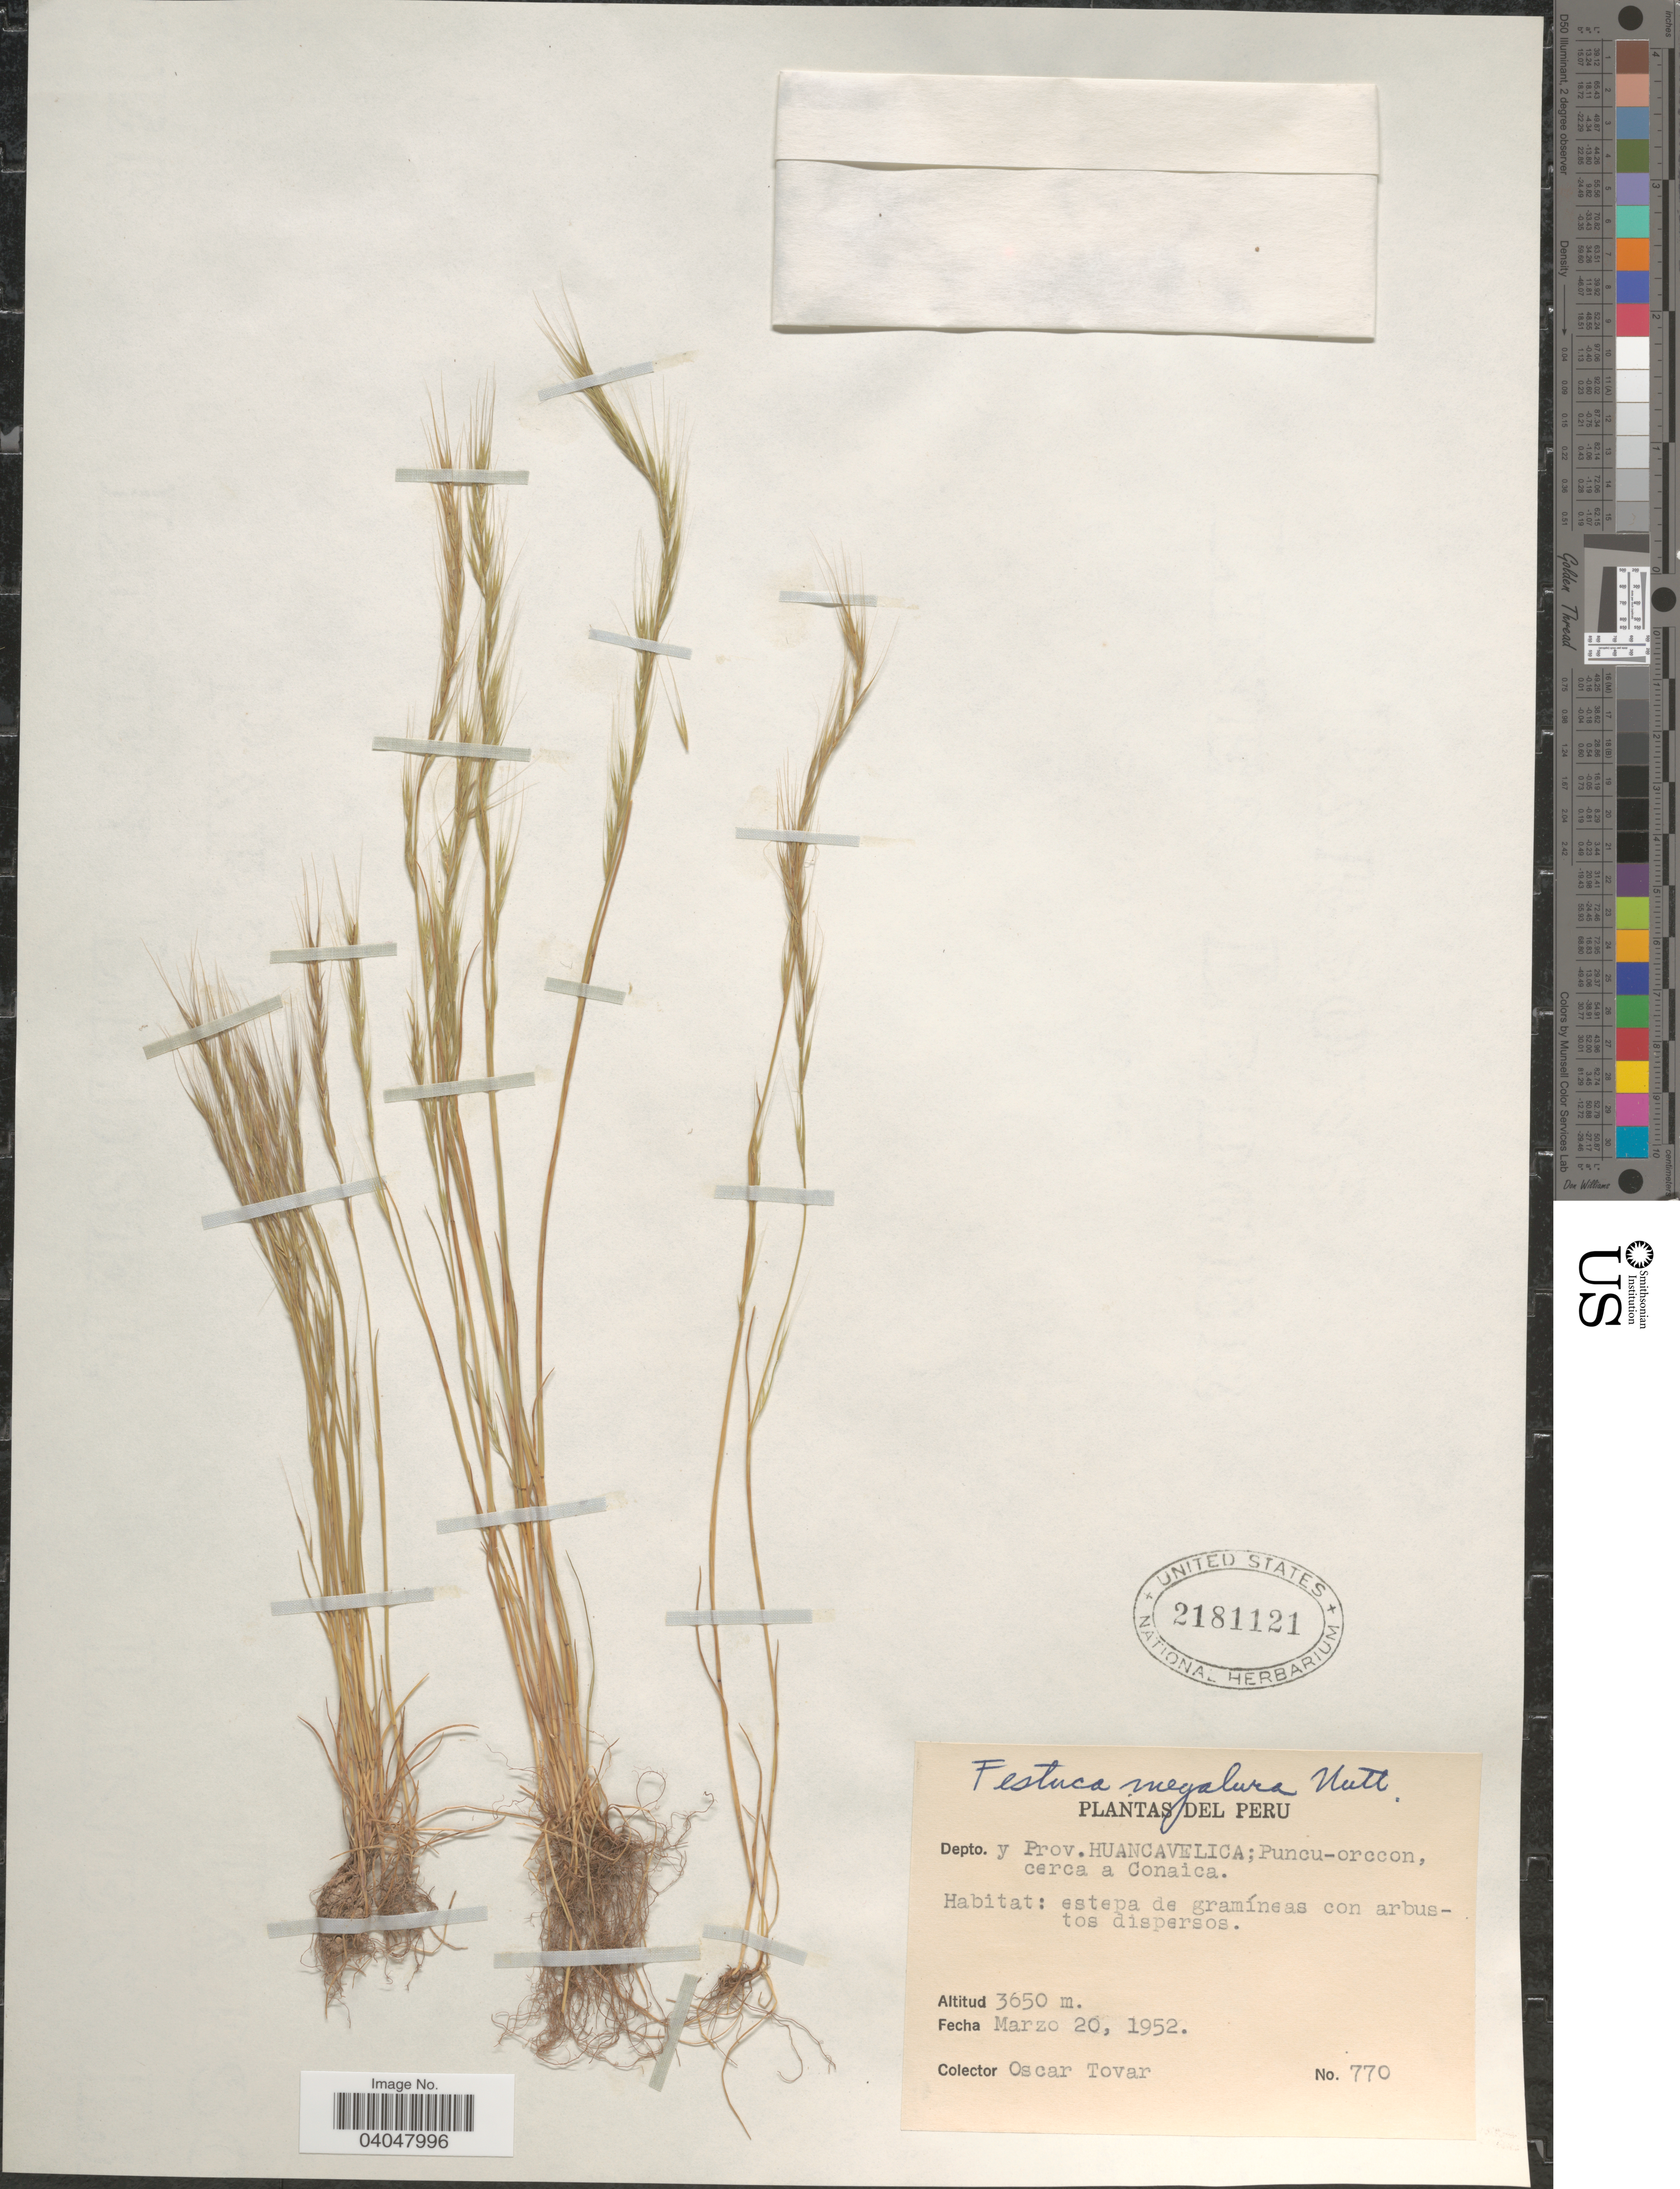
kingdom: Plantae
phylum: Tracheophyta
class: Liliopsida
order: Poales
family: Poaceae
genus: Festuca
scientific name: Festuca megalura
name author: Nutt.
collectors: Ó. Tovar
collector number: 770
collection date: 1952-03-20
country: Peru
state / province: Huancavelica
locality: Depto. y Prov. Huancavelica; Puncu-orccon, cerca a Conaica.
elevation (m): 3650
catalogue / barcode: US 2181121